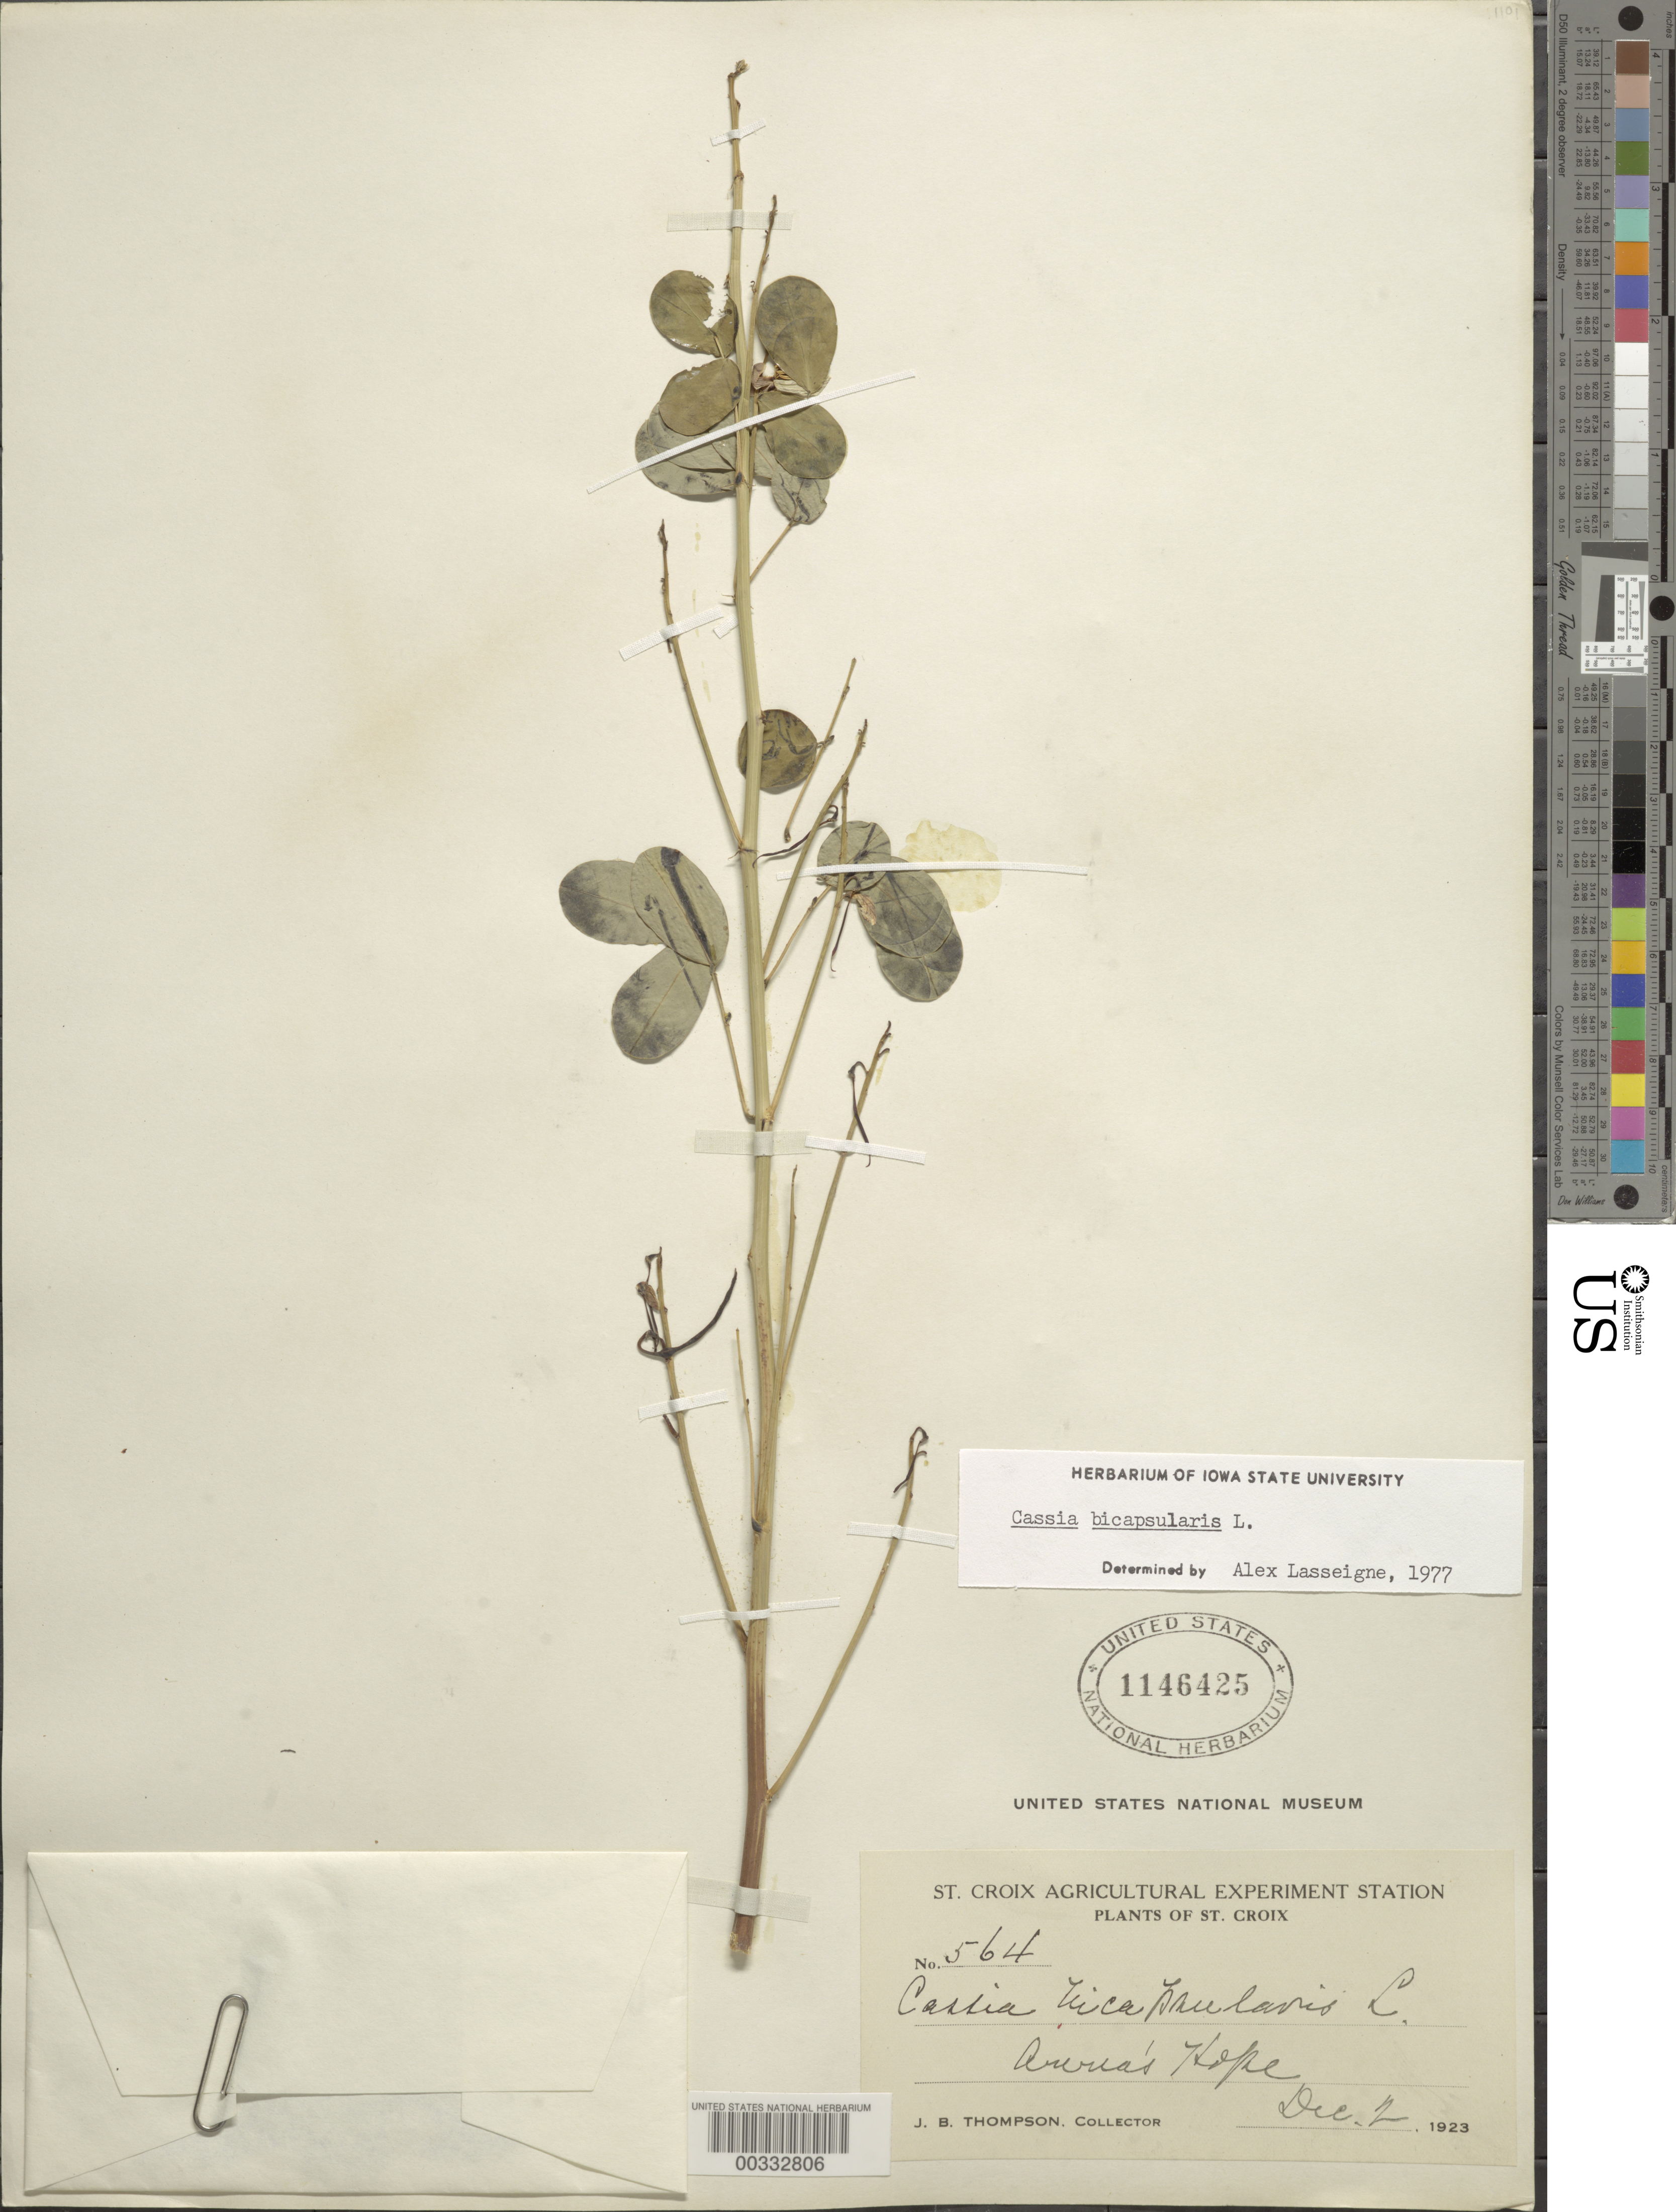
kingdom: Plantae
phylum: Tracheophyta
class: Magnoliopsida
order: Fabales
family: Fabaceae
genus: Senna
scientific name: Senna bicapsularis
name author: (L.) Roxb.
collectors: J. B. Thompson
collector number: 564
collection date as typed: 02 Dec 1923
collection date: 1923-12-02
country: U.S. Virgin Islands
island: St. Croix Island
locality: Arerea's hope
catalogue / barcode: US 1146425